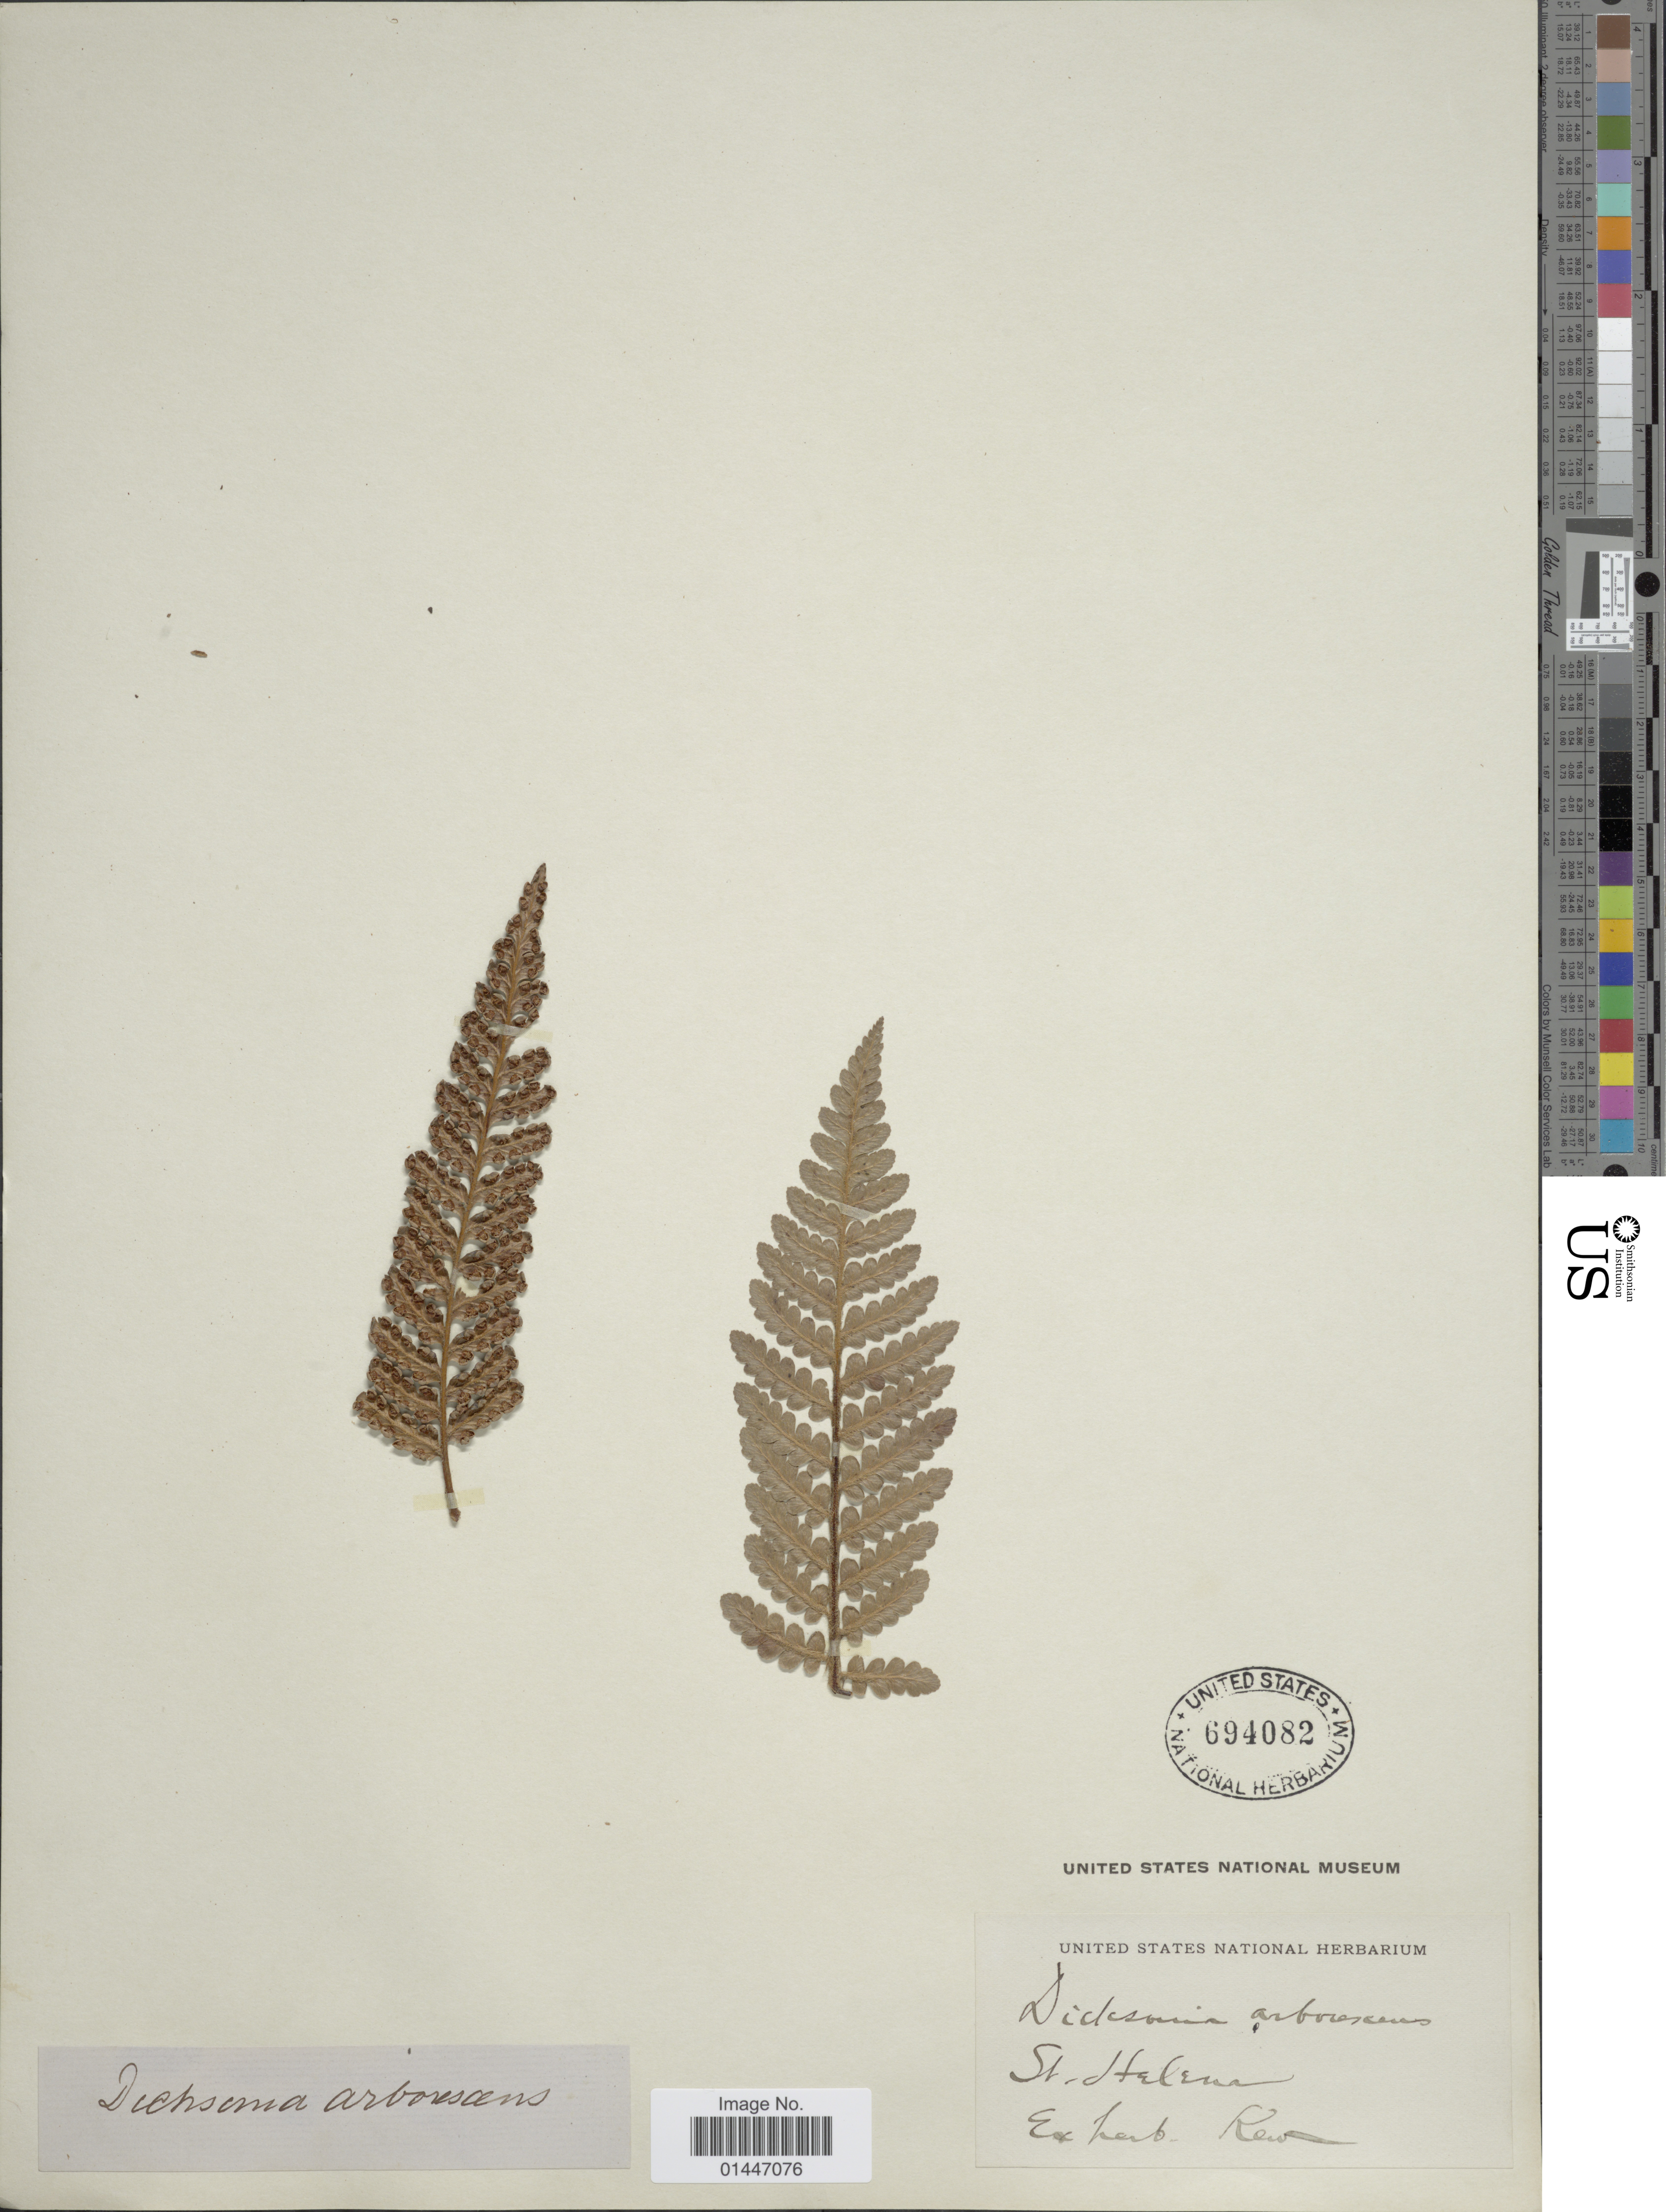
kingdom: Plantae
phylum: Tracheophyta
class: Polypodiopsida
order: Cyatheales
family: Dicksoniaceae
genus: Dicksonia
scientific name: Dicksonia arborescens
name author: L'Hér.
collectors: ex herb. Kew Royal Gardens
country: St. Helena Islands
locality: St Helena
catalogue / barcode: US 694082